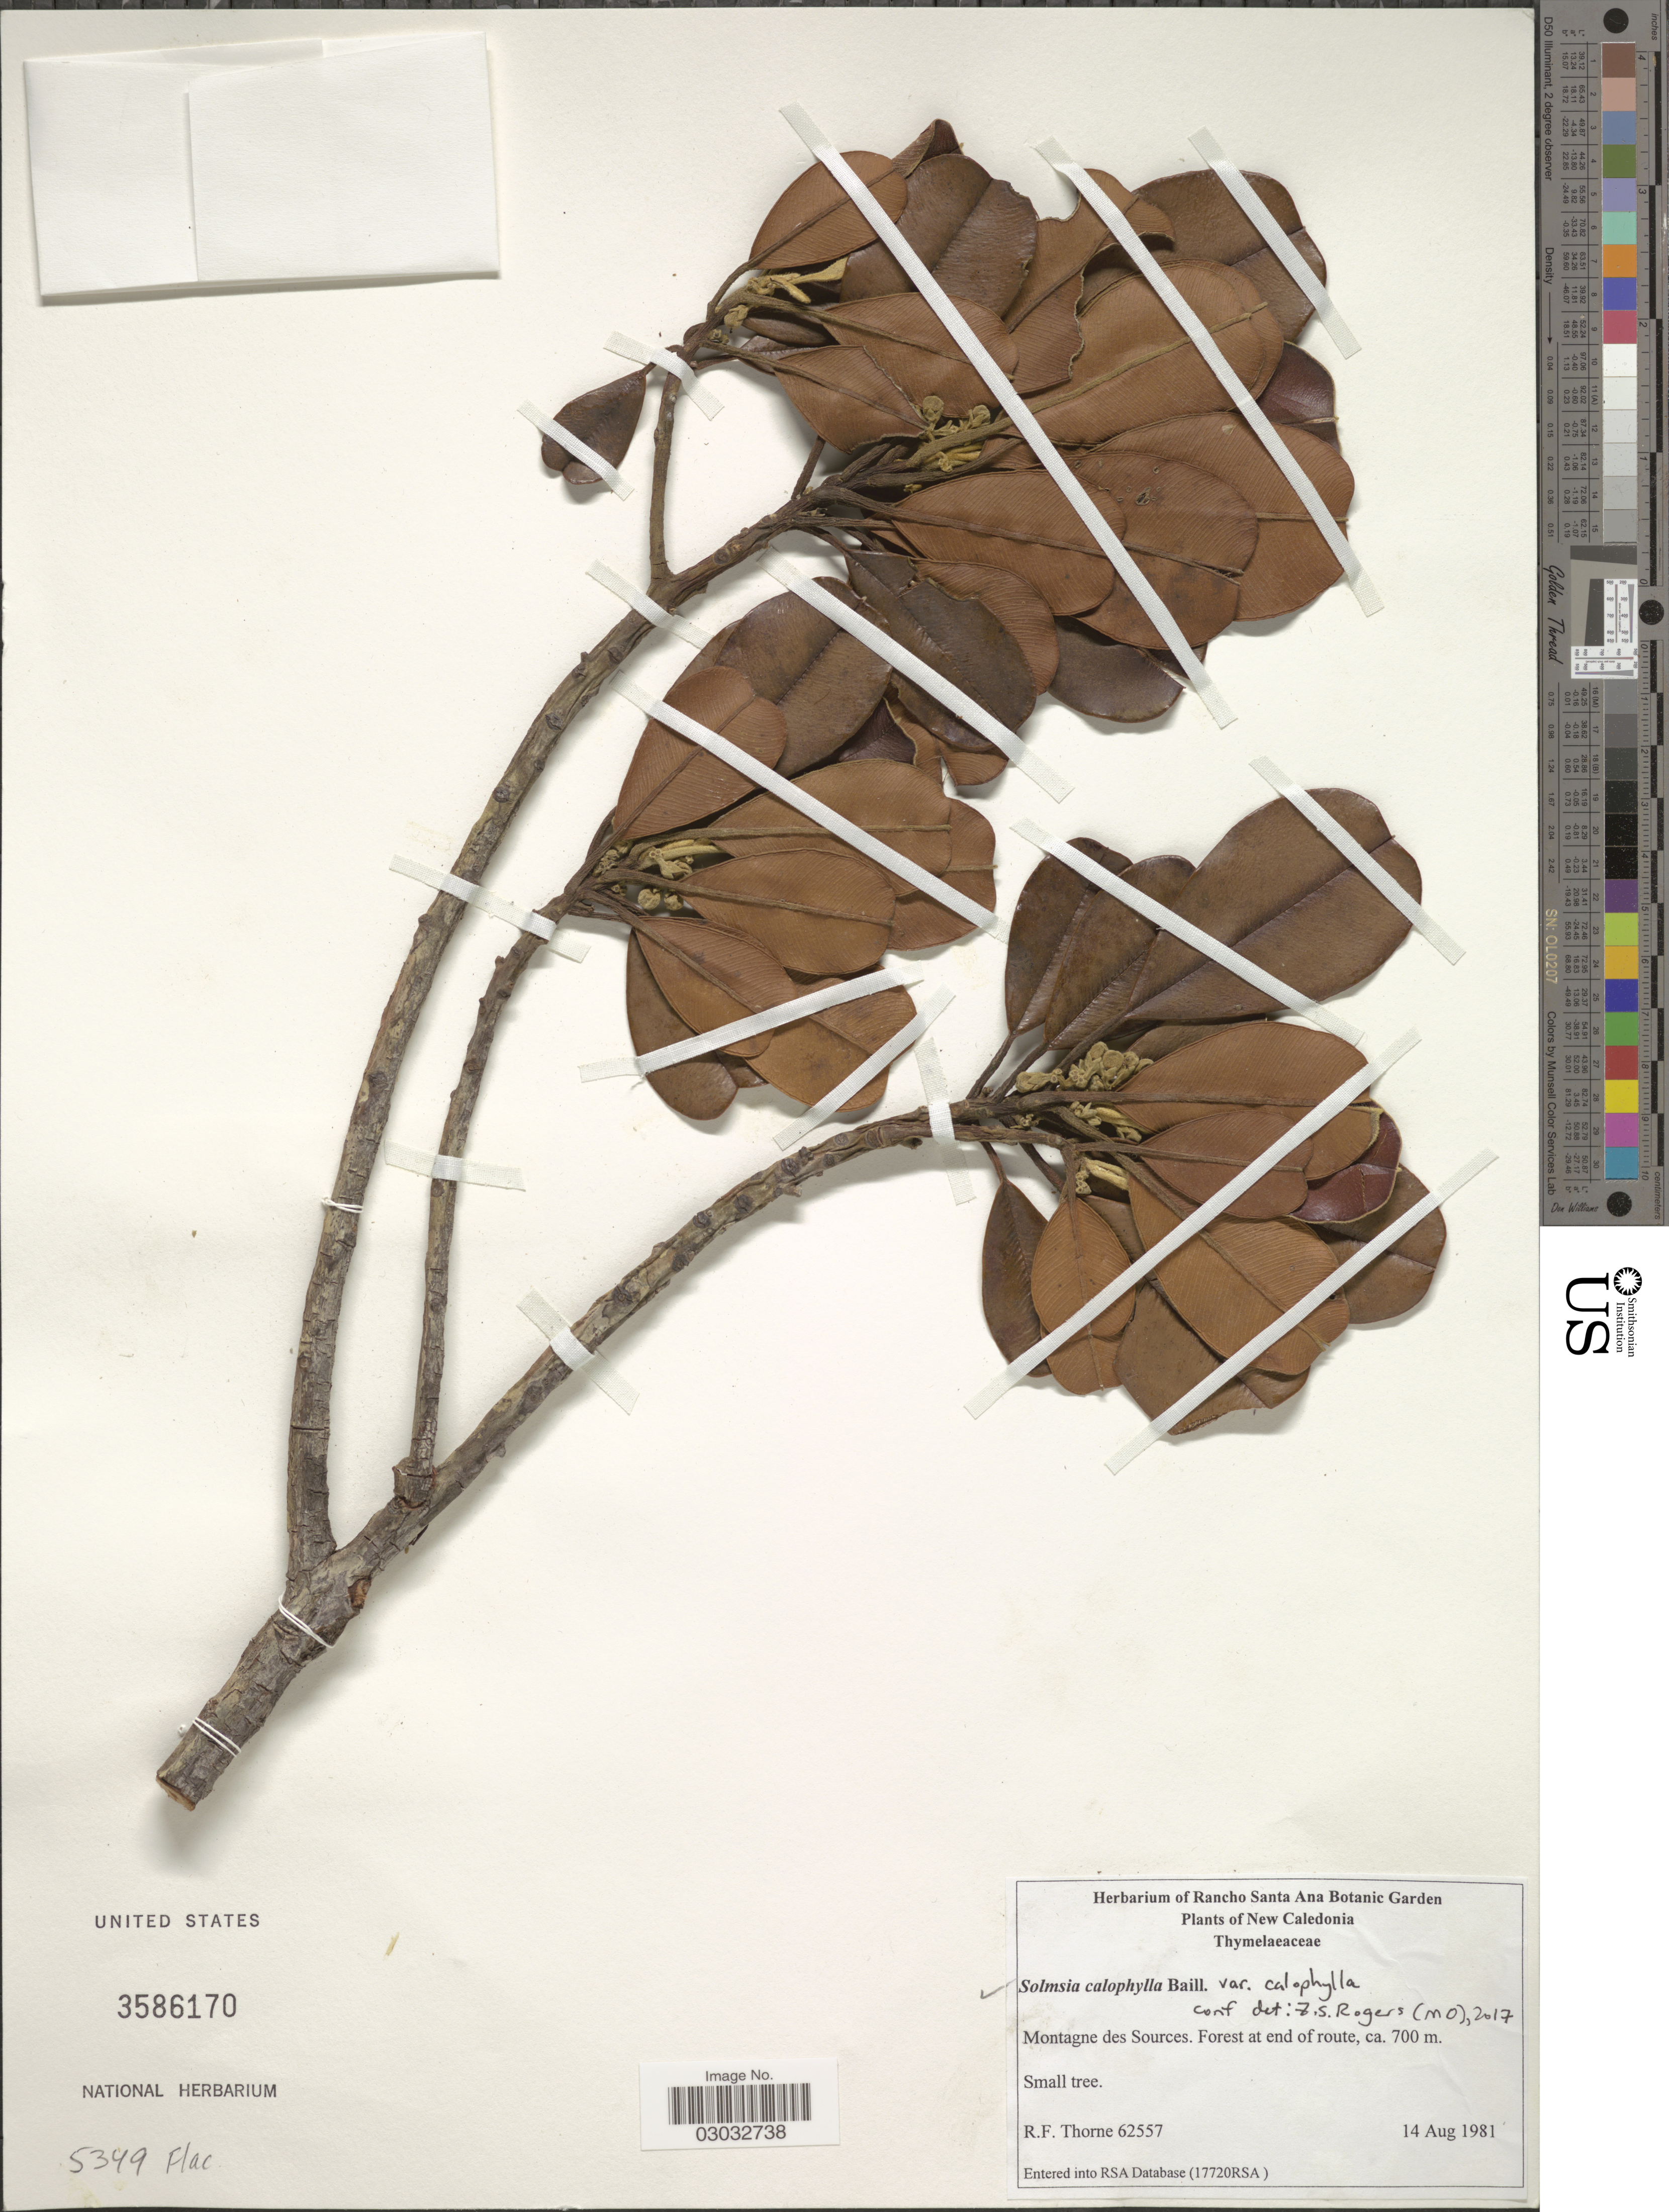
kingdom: Plantae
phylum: Tracheophyta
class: Magnoliopsida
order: Malvales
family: Thymelaeaceae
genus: Solmsia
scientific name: Solmsia calophylla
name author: Baill.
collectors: R. Thorne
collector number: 62557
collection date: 1981-08-14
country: New Caledonia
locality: Montagne des Sources.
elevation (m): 700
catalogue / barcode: US 3586170